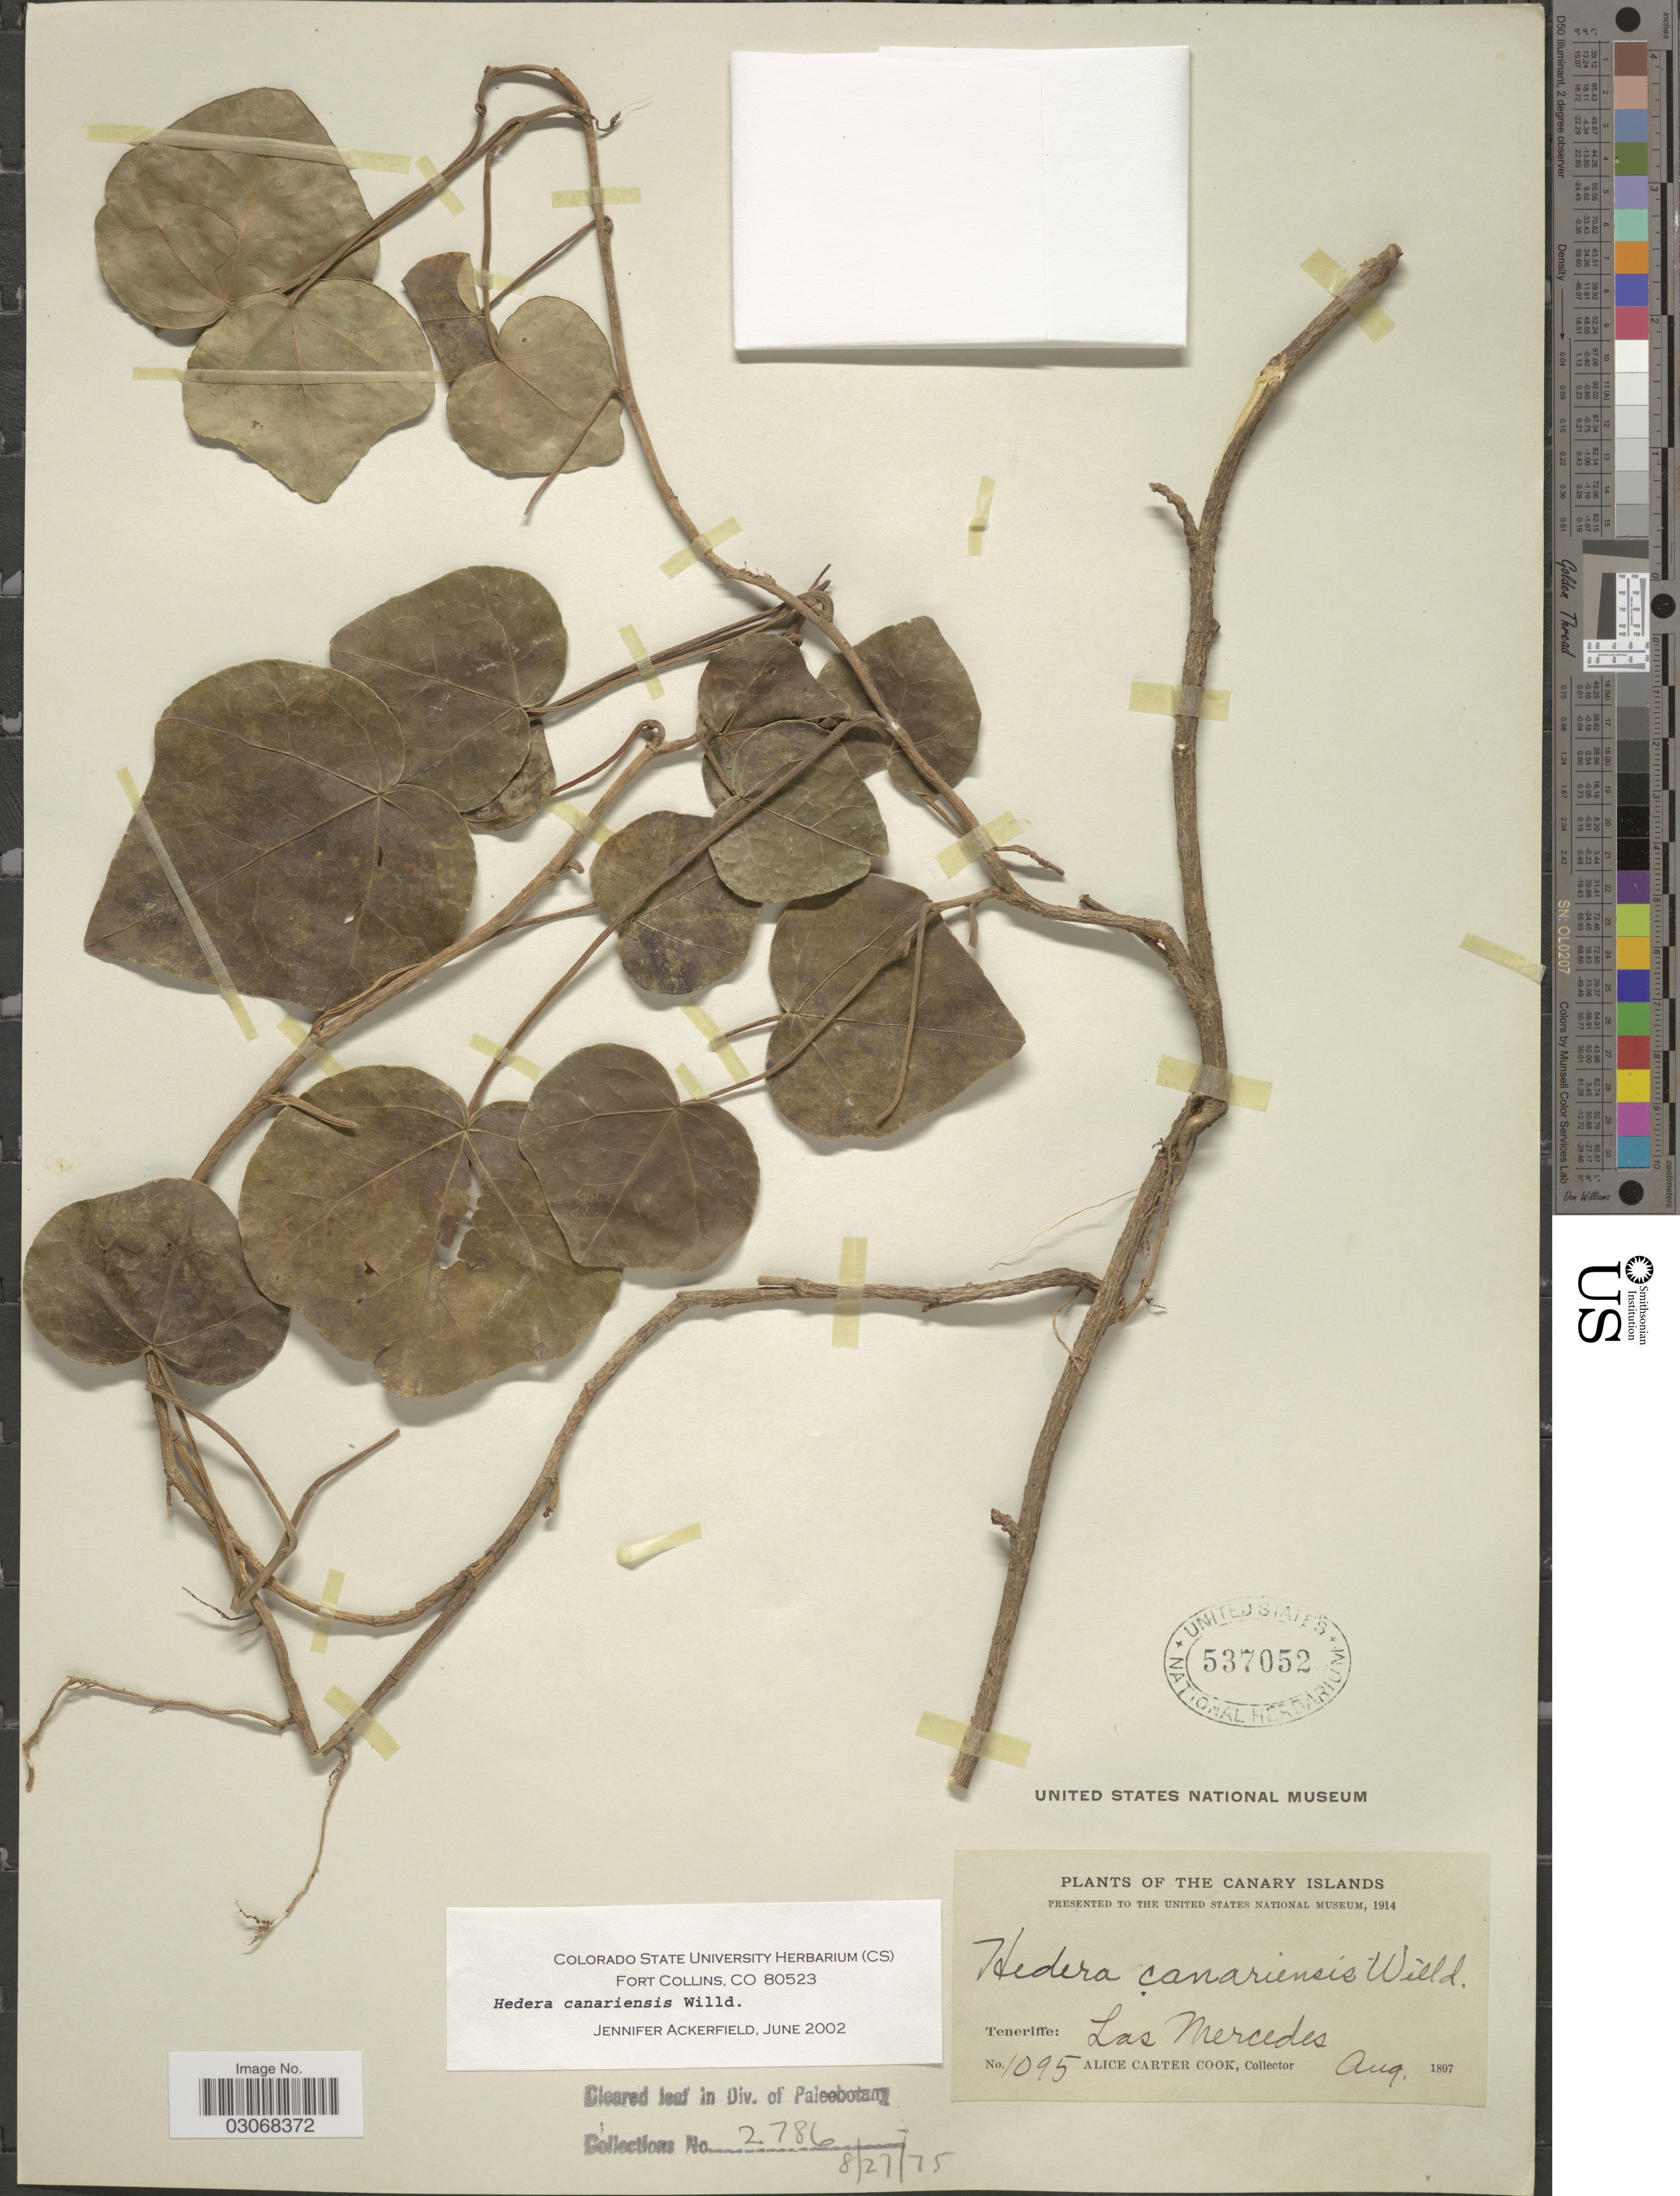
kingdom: Plantae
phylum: Tracheophyta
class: Magnoliopsida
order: Apiales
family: Araliaceae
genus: Hedera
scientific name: Hedera canariensis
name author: Willd.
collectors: Alice C. Cook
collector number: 1095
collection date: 1897-08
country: Spain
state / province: Canarias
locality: The Canary Islands. Teneriffe: Las Mercedes.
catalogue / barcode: US 537052